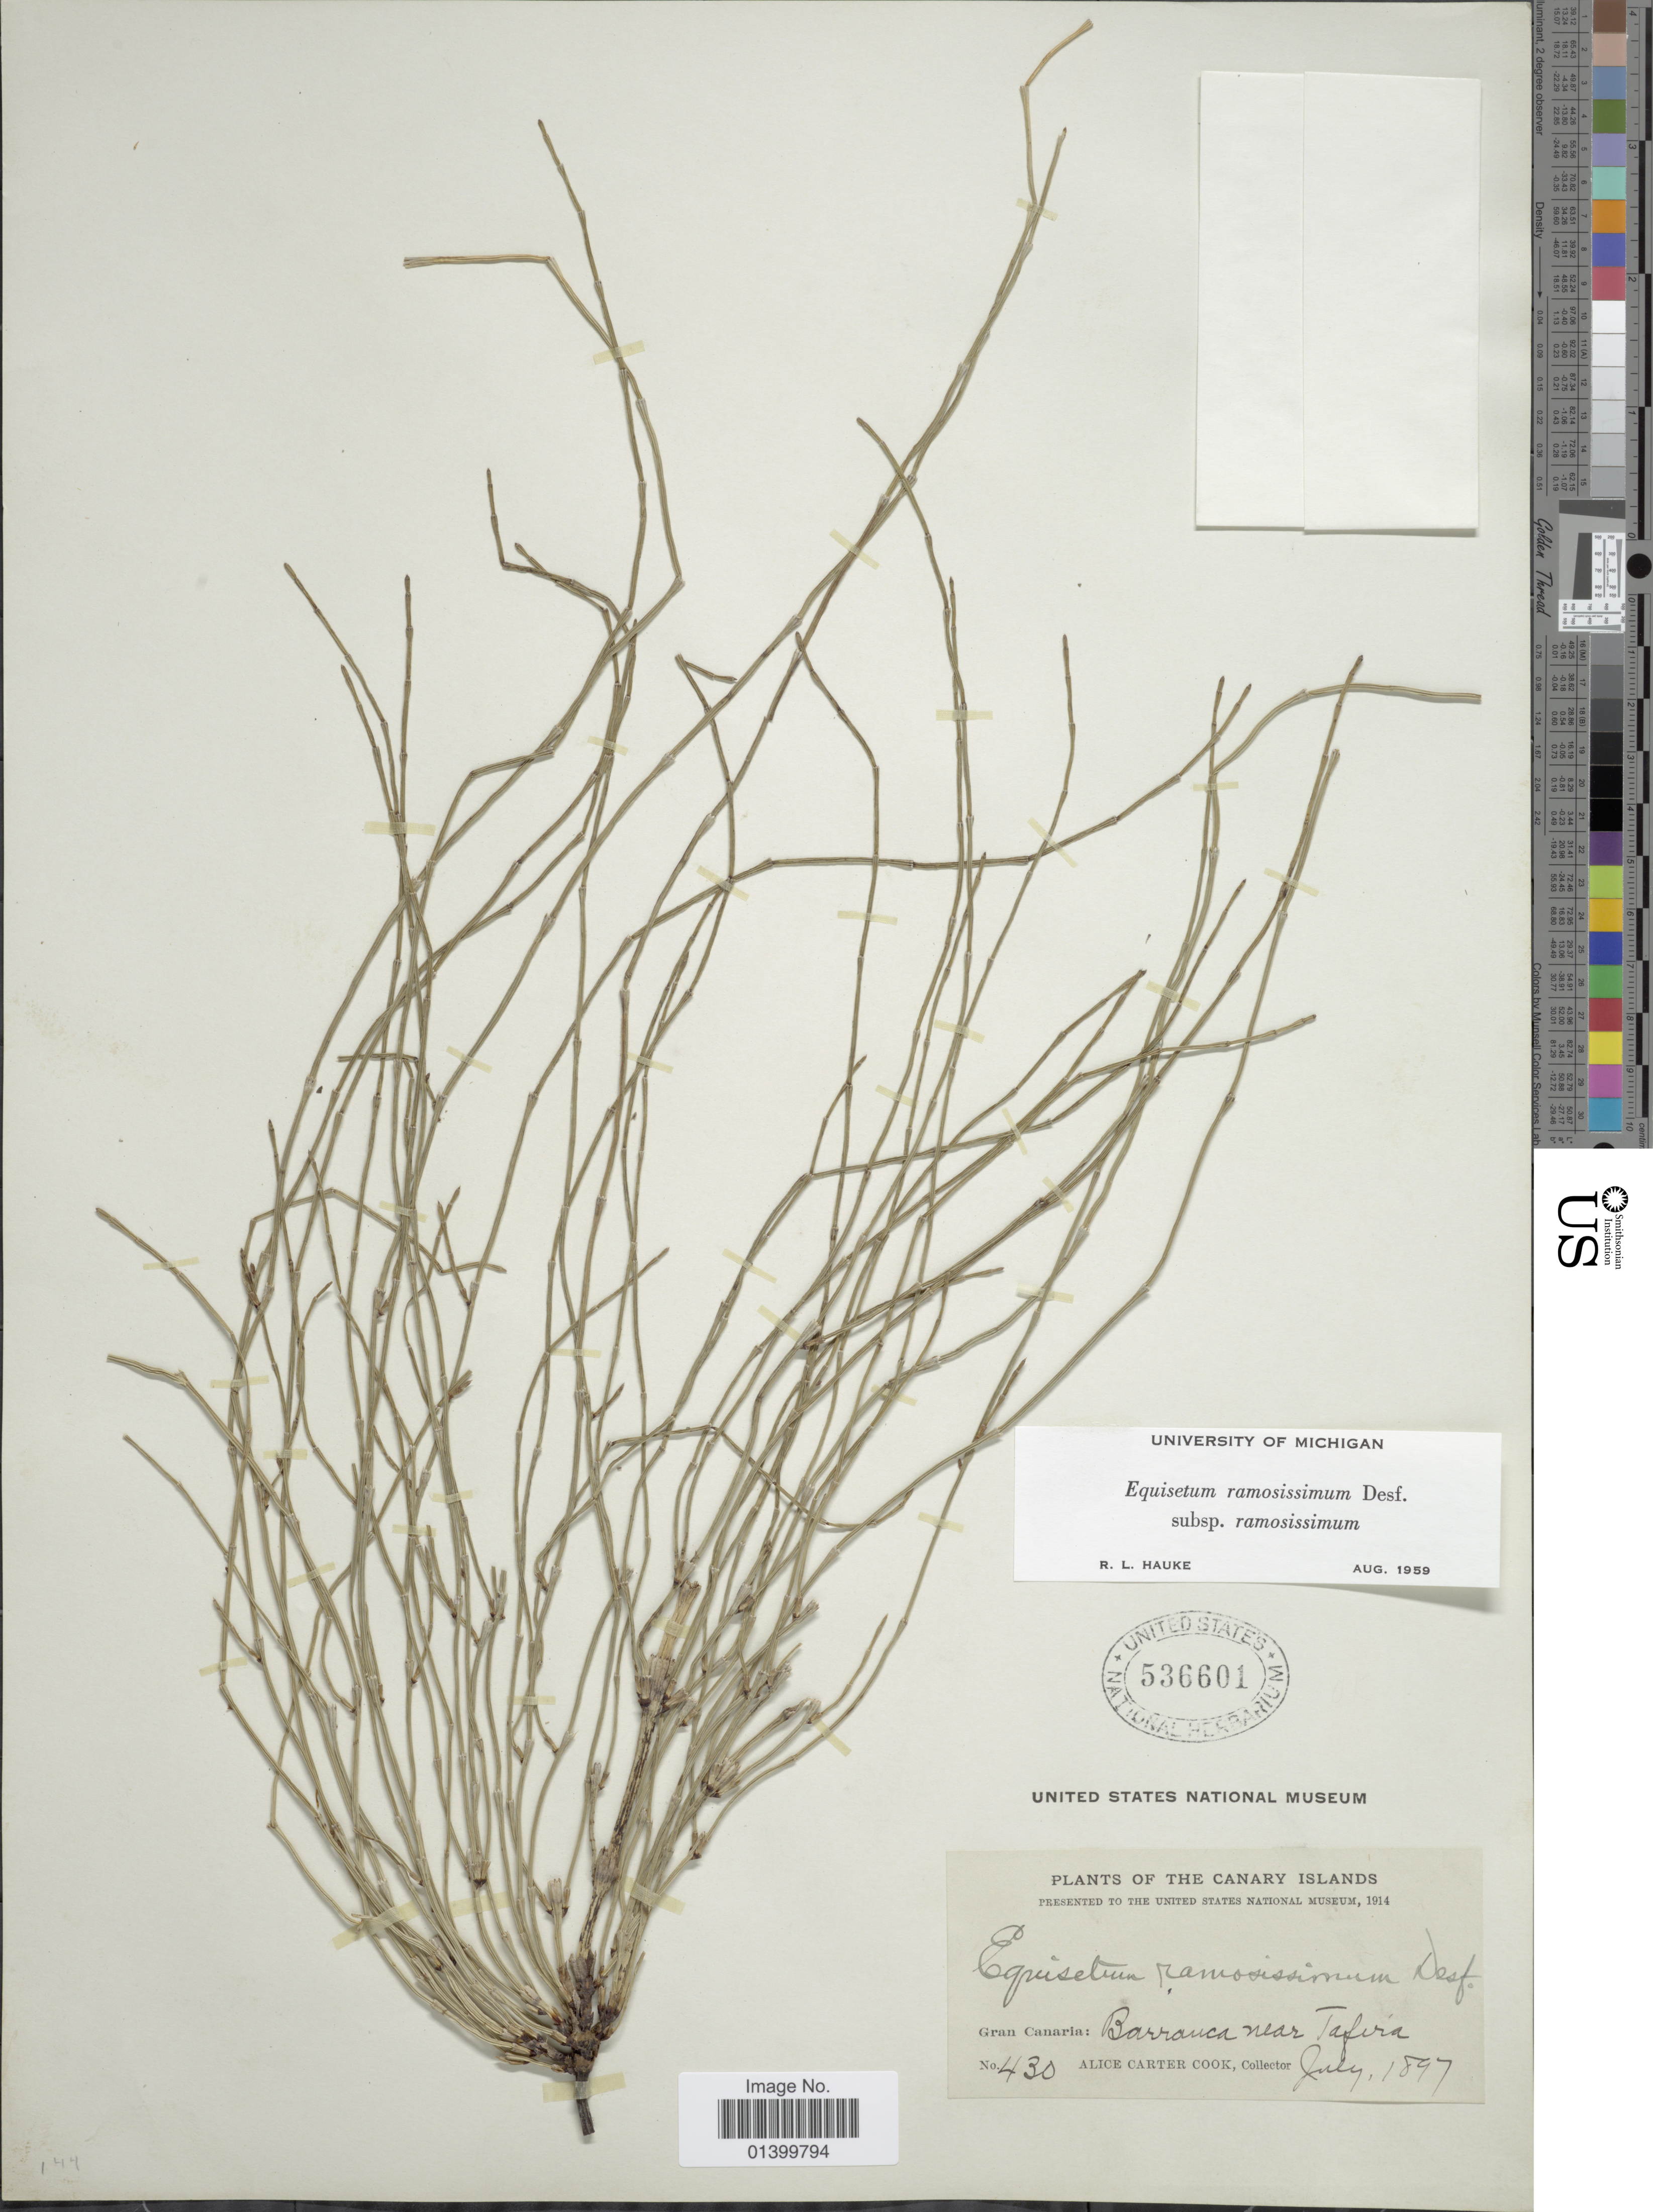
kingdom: Plantae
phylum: Tracheophyta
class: Polypodiopsida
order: Equisetales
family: Equisetaceae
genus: Equisetum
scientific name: Equisetum ramosissimum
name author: Desf.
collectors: Alice C. Cook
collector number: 430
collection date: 1897-07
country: Spain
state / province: Canarias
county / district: Las Palmas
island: Grand Canary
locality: Plants of the Canary Islands. Gran Canaria: Barranca near Tafira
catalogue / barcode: US 536601